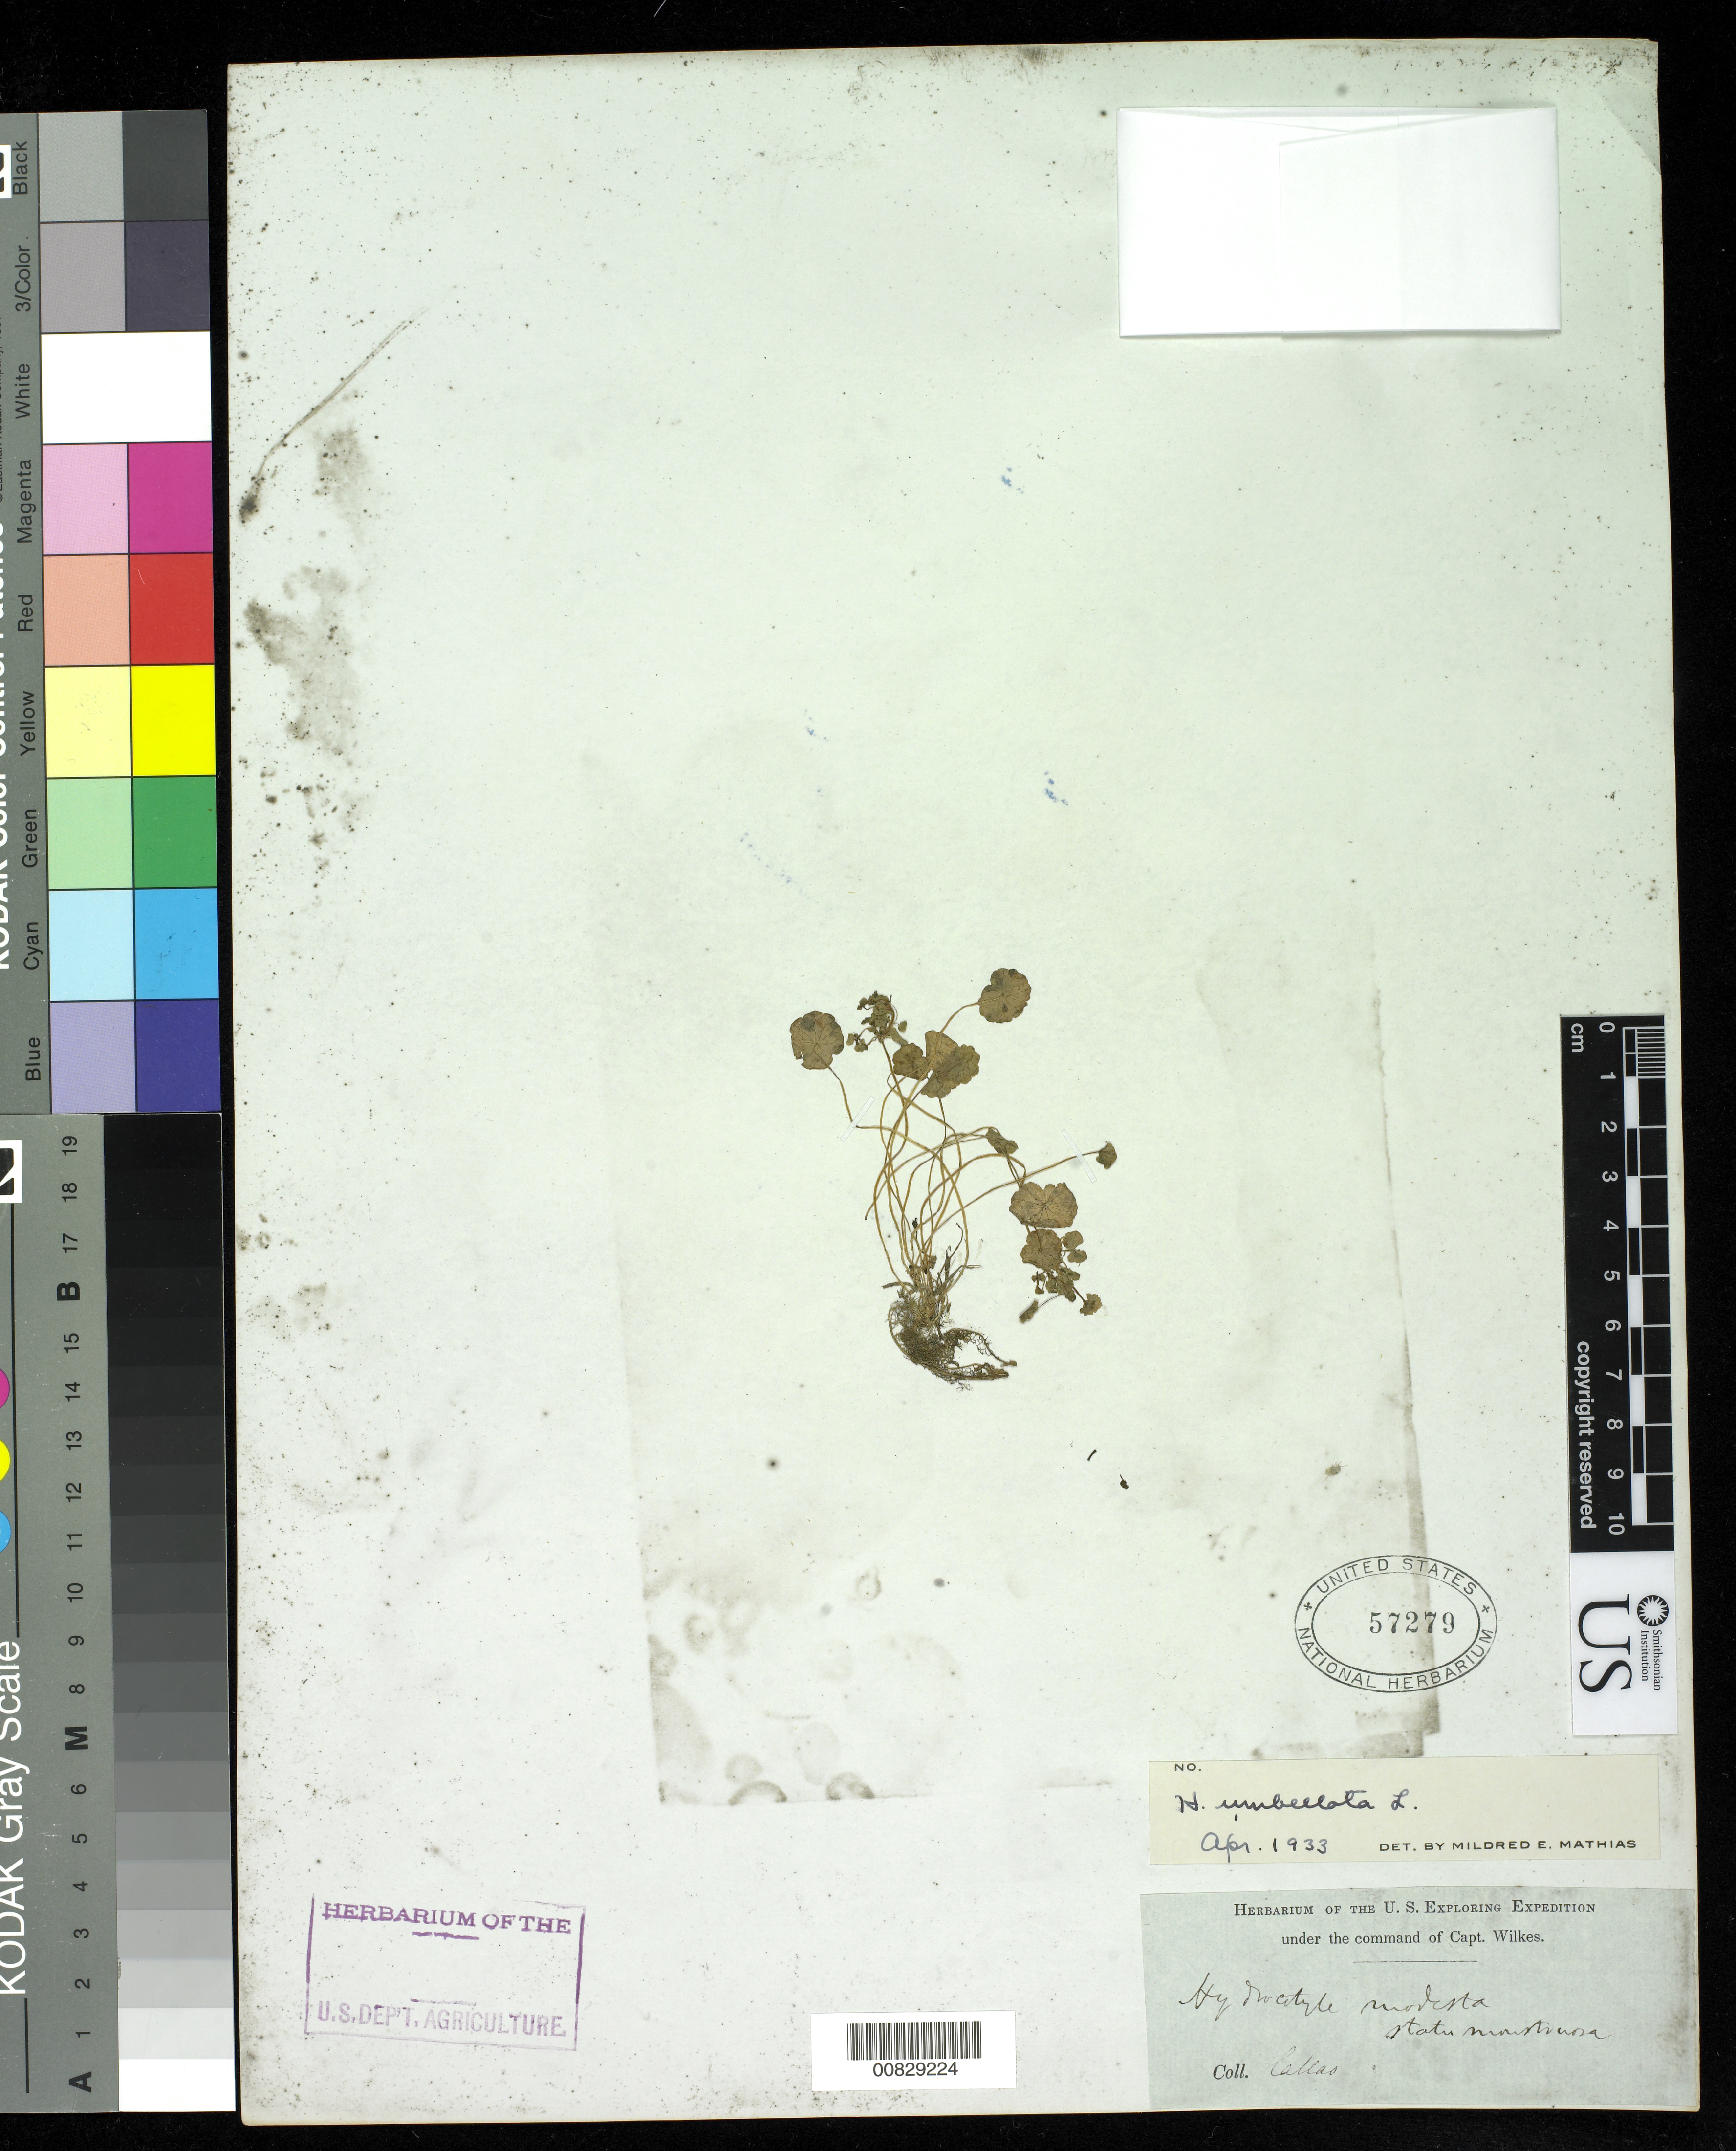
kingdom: Plantae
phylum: Tracheophyta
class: Magnoliopsida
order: Apiales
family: Araliaceae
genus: Hydrocotyle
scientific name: Hydrocotyle umbellata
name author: L.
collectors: Wilkes Explor. Exped.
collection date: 1838/1842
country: Peru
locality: Callao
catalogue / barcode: US 57279